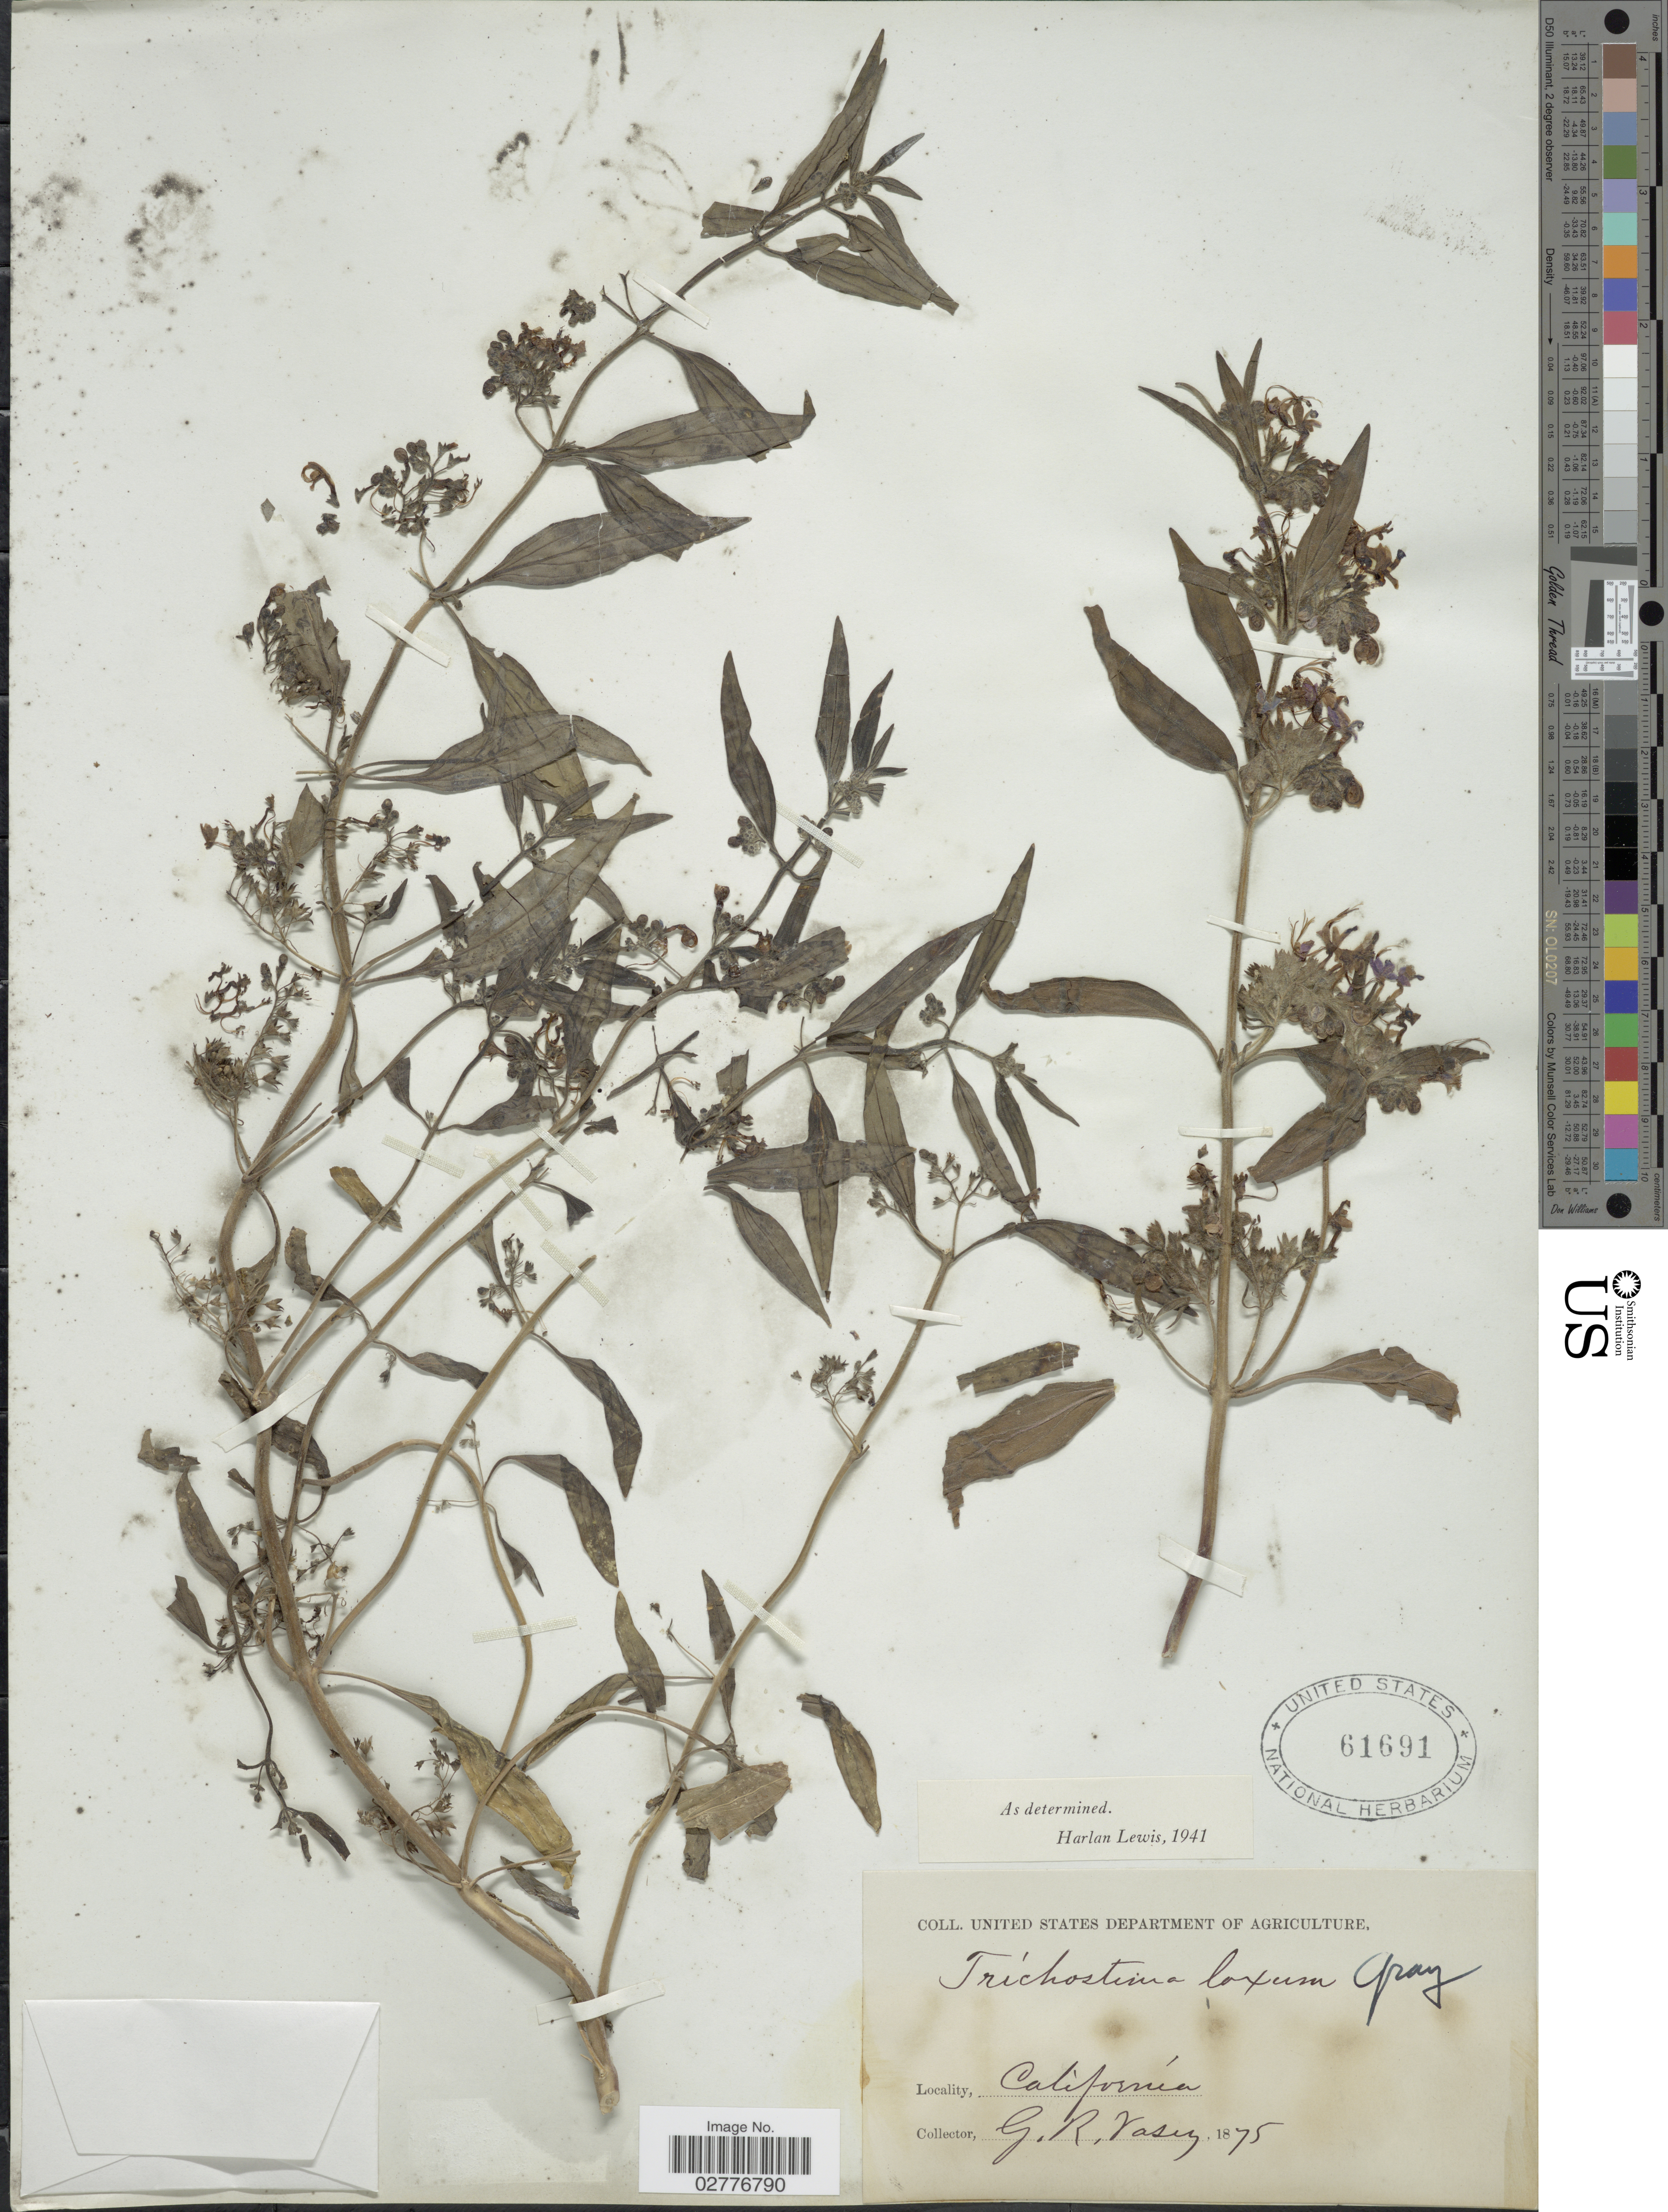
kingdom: Plantae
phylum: Tracheophyta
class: Magnoliopsida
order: Lamiales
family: Lamiaceae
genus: Trichostema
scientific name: Trichostema laxum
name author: A. Gray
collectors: G. R. Vasey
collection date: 1875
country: United States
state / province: California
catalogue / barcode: US 61691